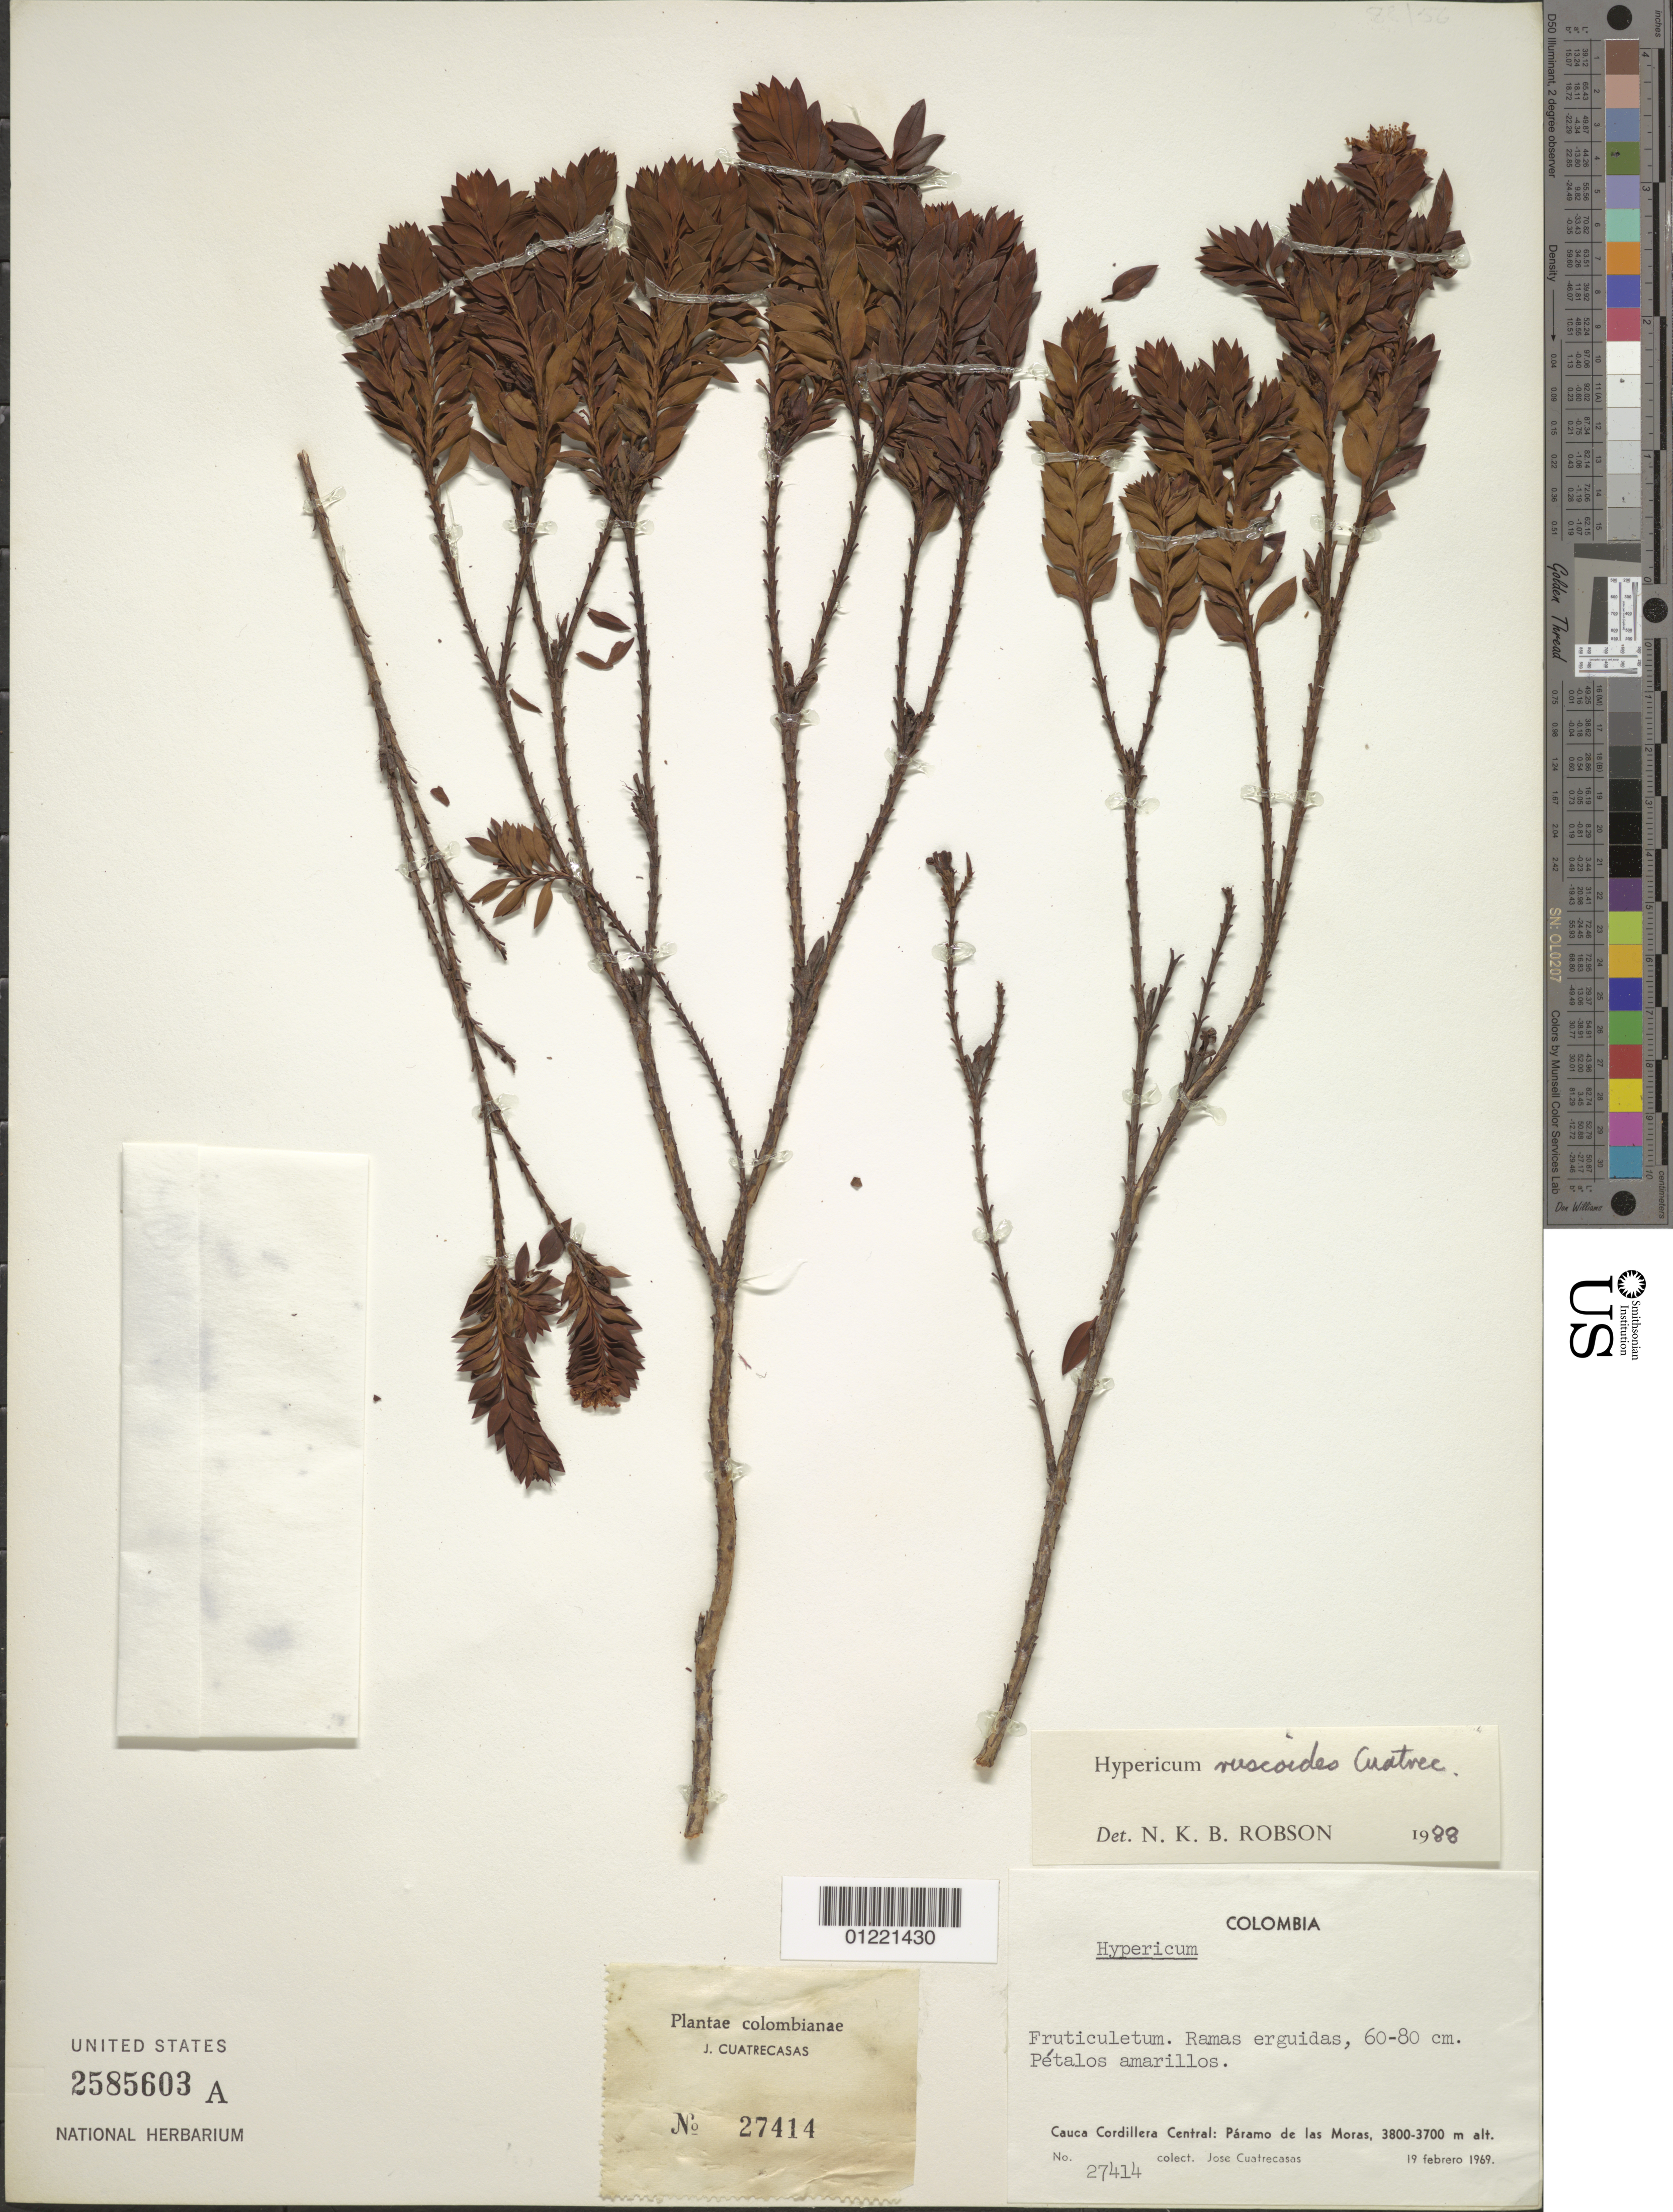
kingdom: Plantae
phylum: Tracheophyta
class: Magnoliopsida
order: Malpighiales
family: Hypericaceae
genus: Hypericum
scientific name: Hypericum ruscoides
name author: Cuatrec.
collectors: J. Cuatrecasas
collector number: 27414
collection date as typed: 19 Feb 1969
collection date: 1969-02-19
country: Colombia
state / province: Cauca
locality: Cordillera Central: Paramo de las Moras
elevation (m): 3700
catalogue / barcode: US 258603A